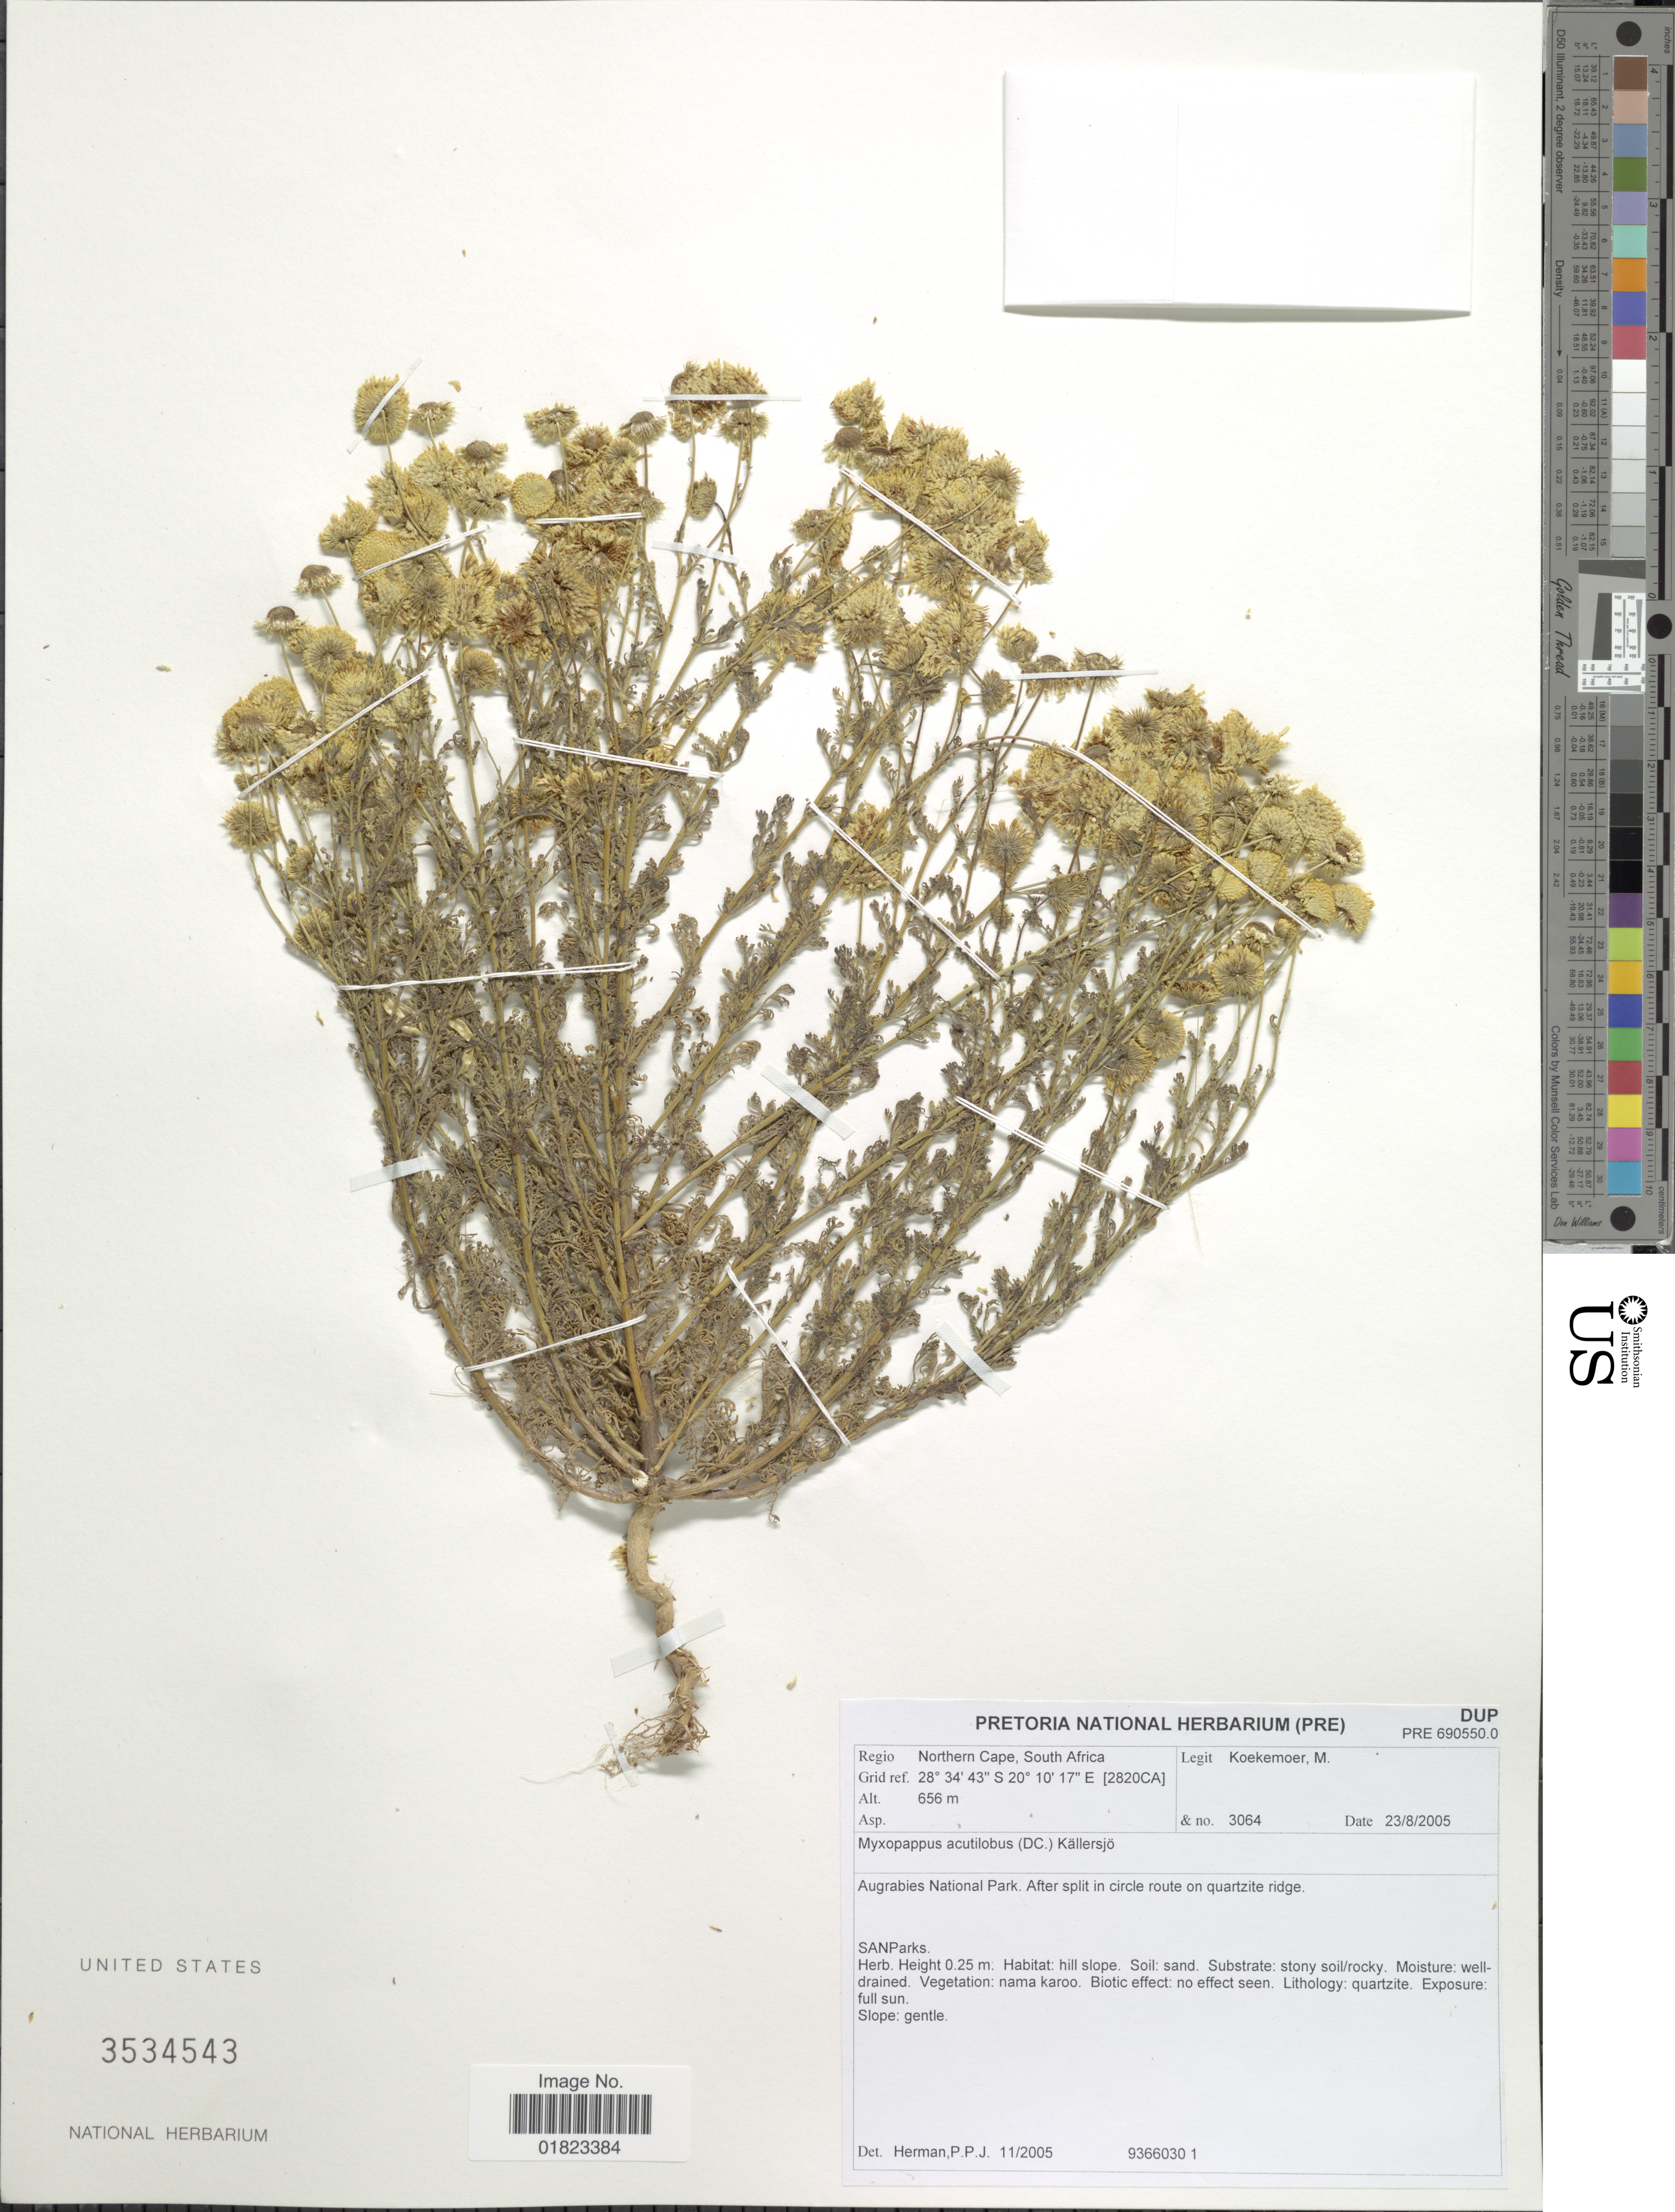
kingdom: Plantae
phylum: Tracheophyta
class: Magnoliopsida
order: Asterales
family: Asteraceae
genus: Myxopappus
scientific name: Myxopappus acutilobus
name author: (DC.) Källersjö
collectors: M. Koekemoer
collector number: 3064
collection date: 2005-08-23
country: South Africa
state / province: Northern Cape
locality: Northern Cape. South Africa. Augrabies Natonal Park. After split in circle route on quartzite ridge.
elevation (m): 656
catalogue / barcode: US 3534543